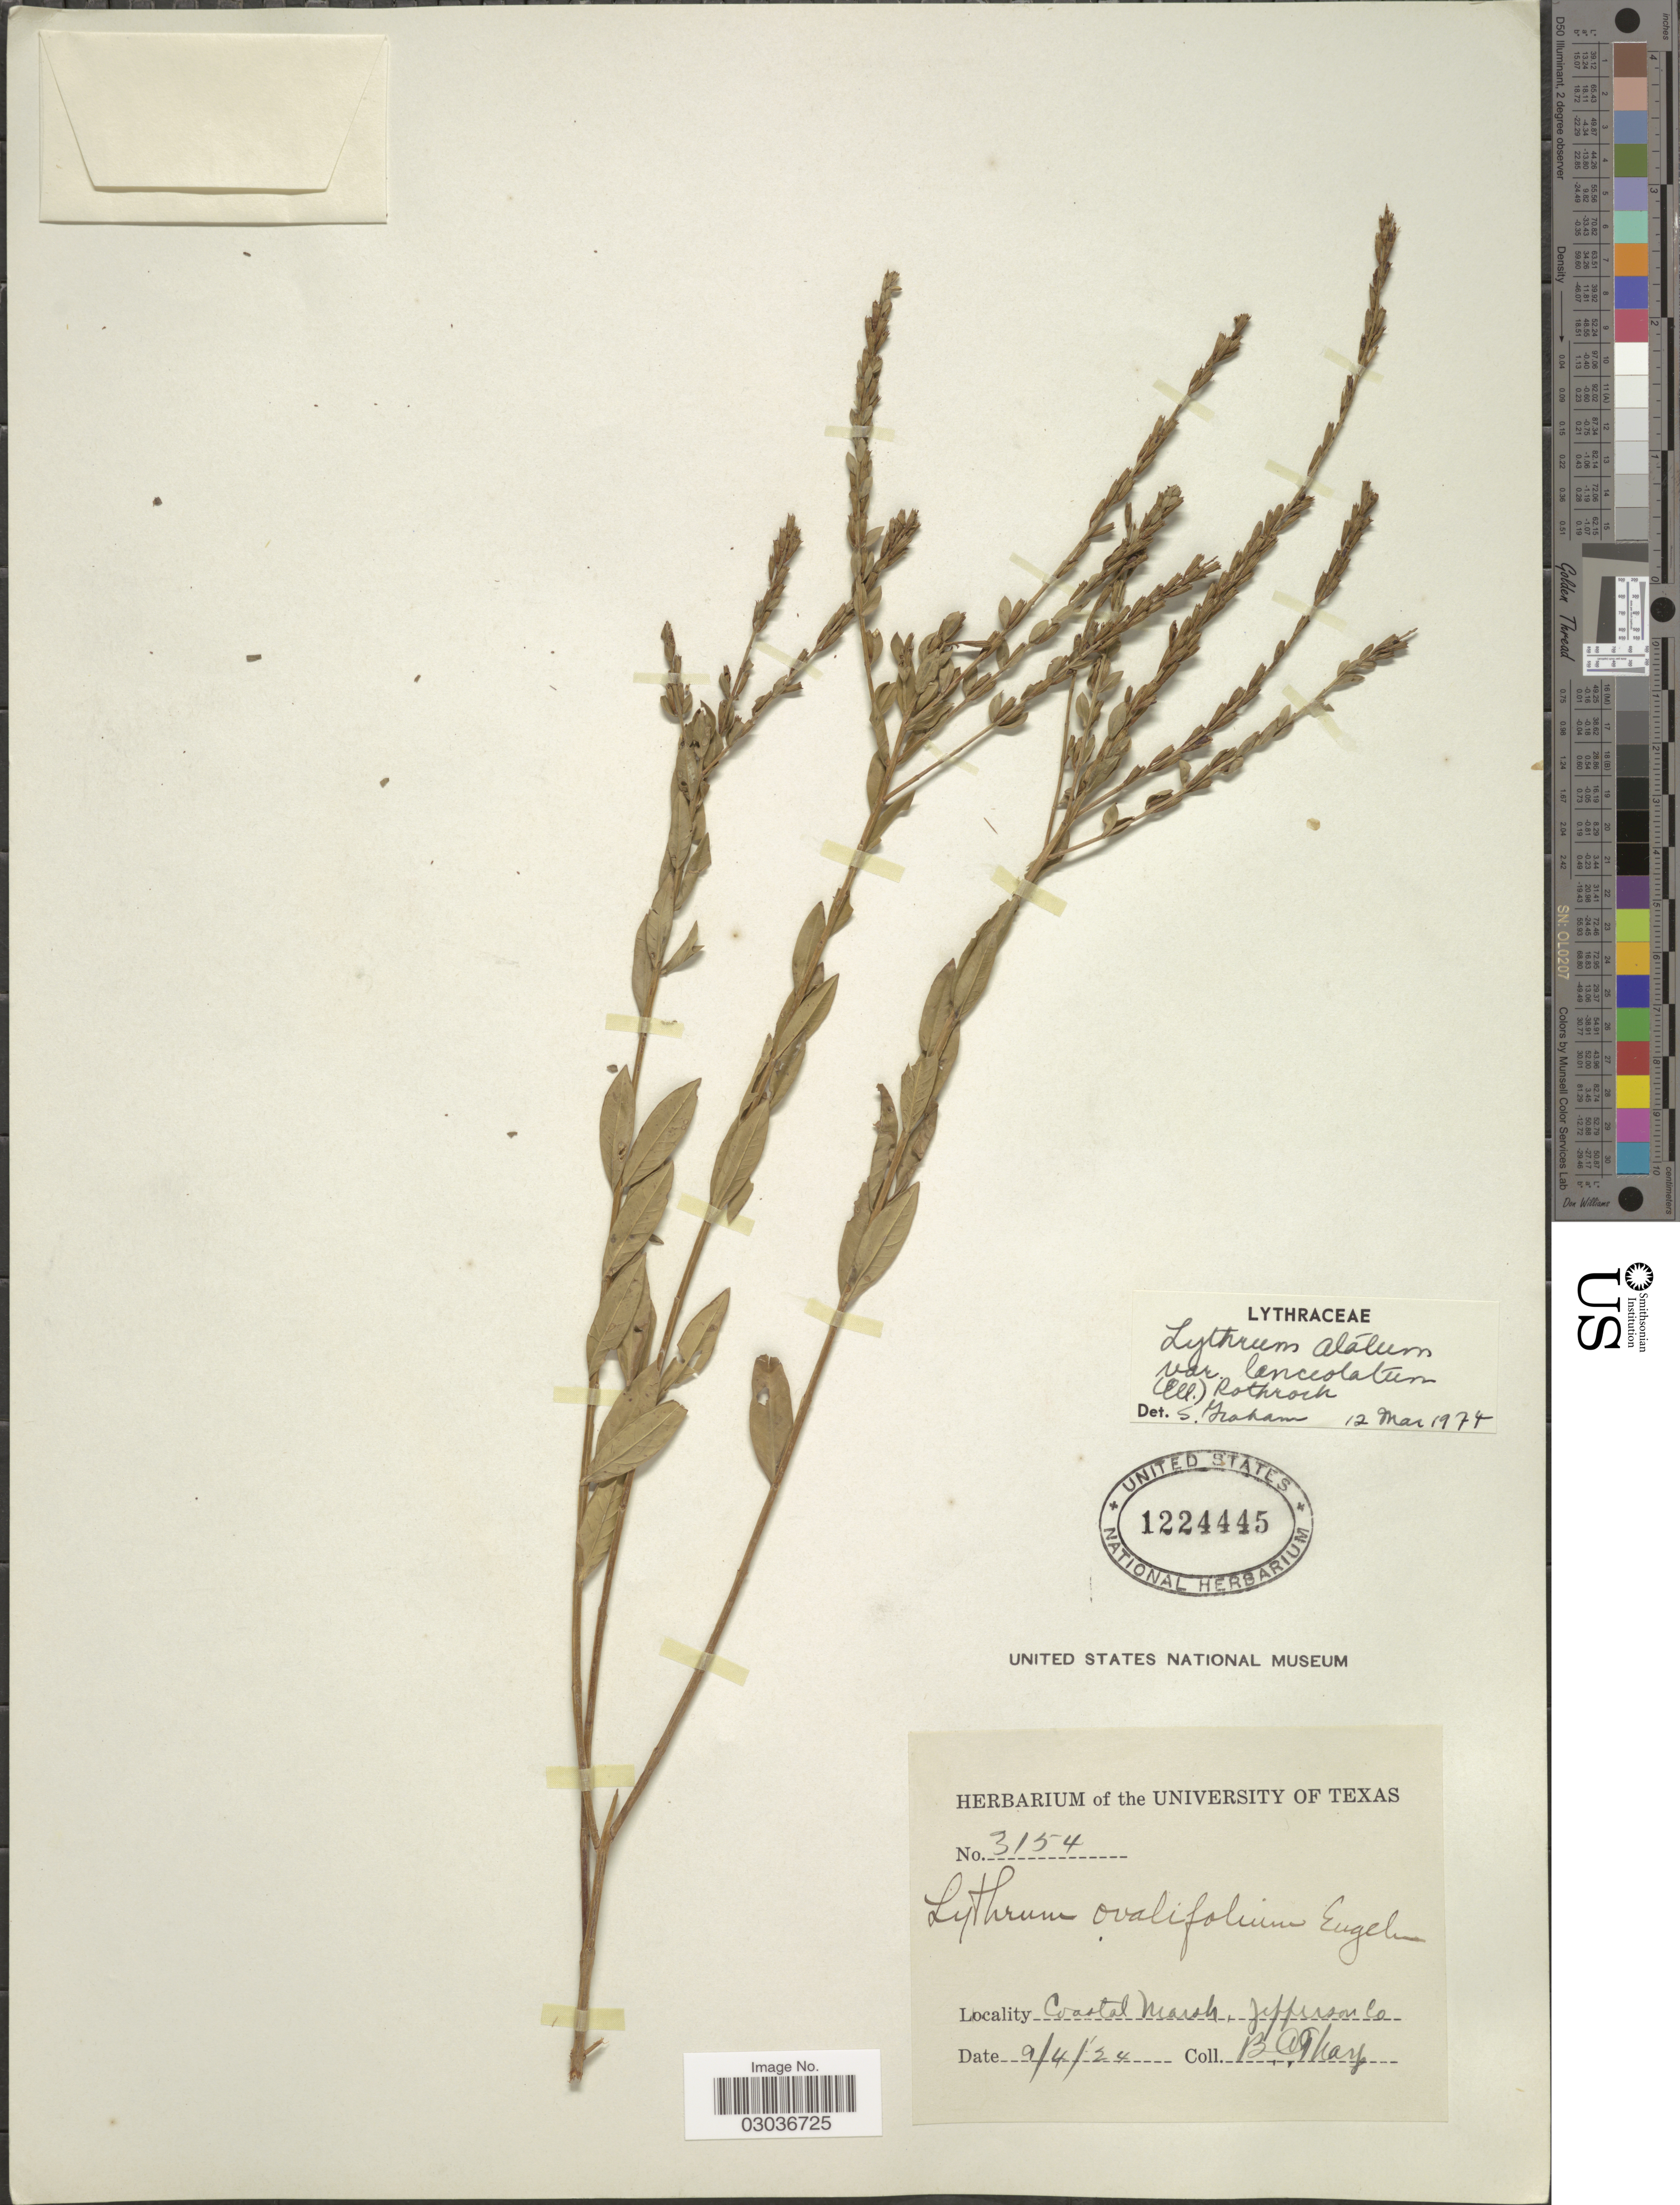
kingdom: Plantae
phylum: Tracheophyta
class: Magnoliopsida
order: Myrtales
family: Lythraceae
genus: Lythrum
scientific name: Lythrum alatum var. lanceolatum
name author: (Elliott) A. Gray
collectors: B. C. Tharp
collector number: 3154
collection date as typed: Transcribed d/m/y: 4/9/24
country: United States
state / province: Texas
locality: Coastal Marsh, Jefferson Co.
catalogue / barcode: US 1224445